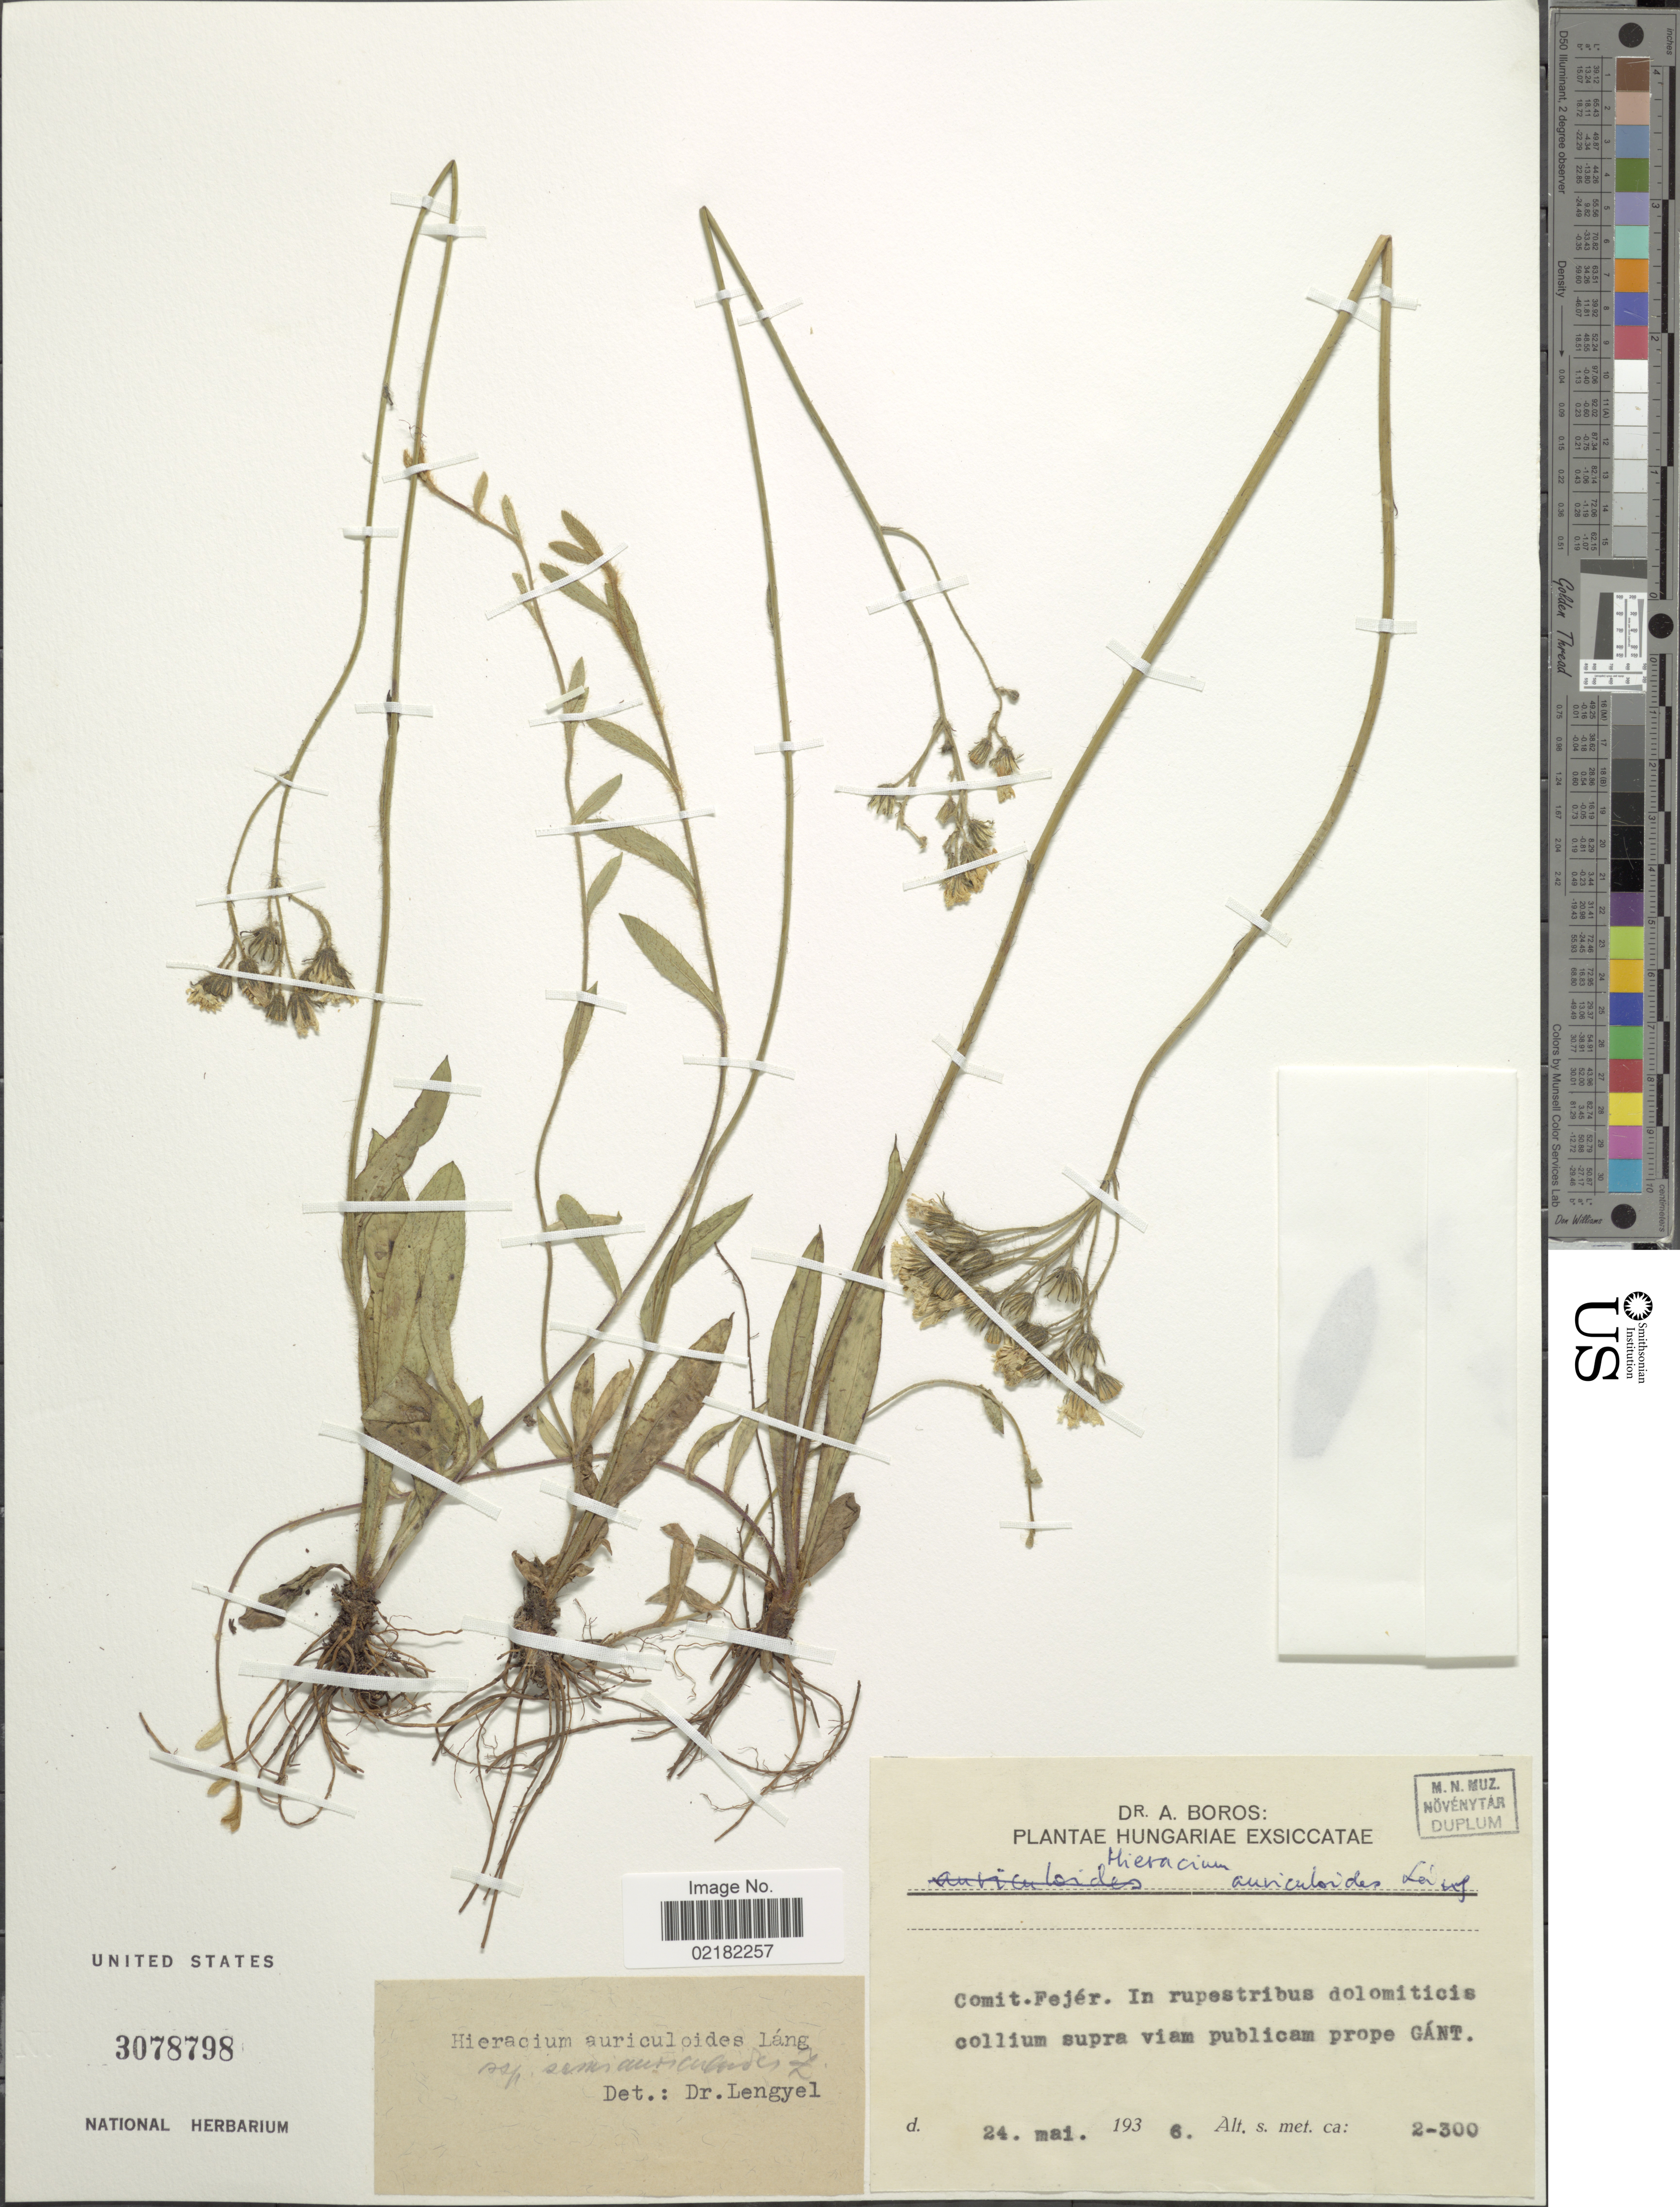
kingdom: Plantae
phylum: Tracheophyta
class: Magnoliopsida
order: Asterales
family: Asteraceae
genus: Pilosella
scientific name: Pilosella auriculoides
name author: (Láng) Arvet-Touvet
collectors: Á. Boros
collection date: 1936-05-24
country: Hungary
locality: Hungariae, Comit, Fejer, in rupestribus dolomiticis collium supra viam publicam prope CANT.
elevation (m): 200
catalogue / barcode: US 3078798